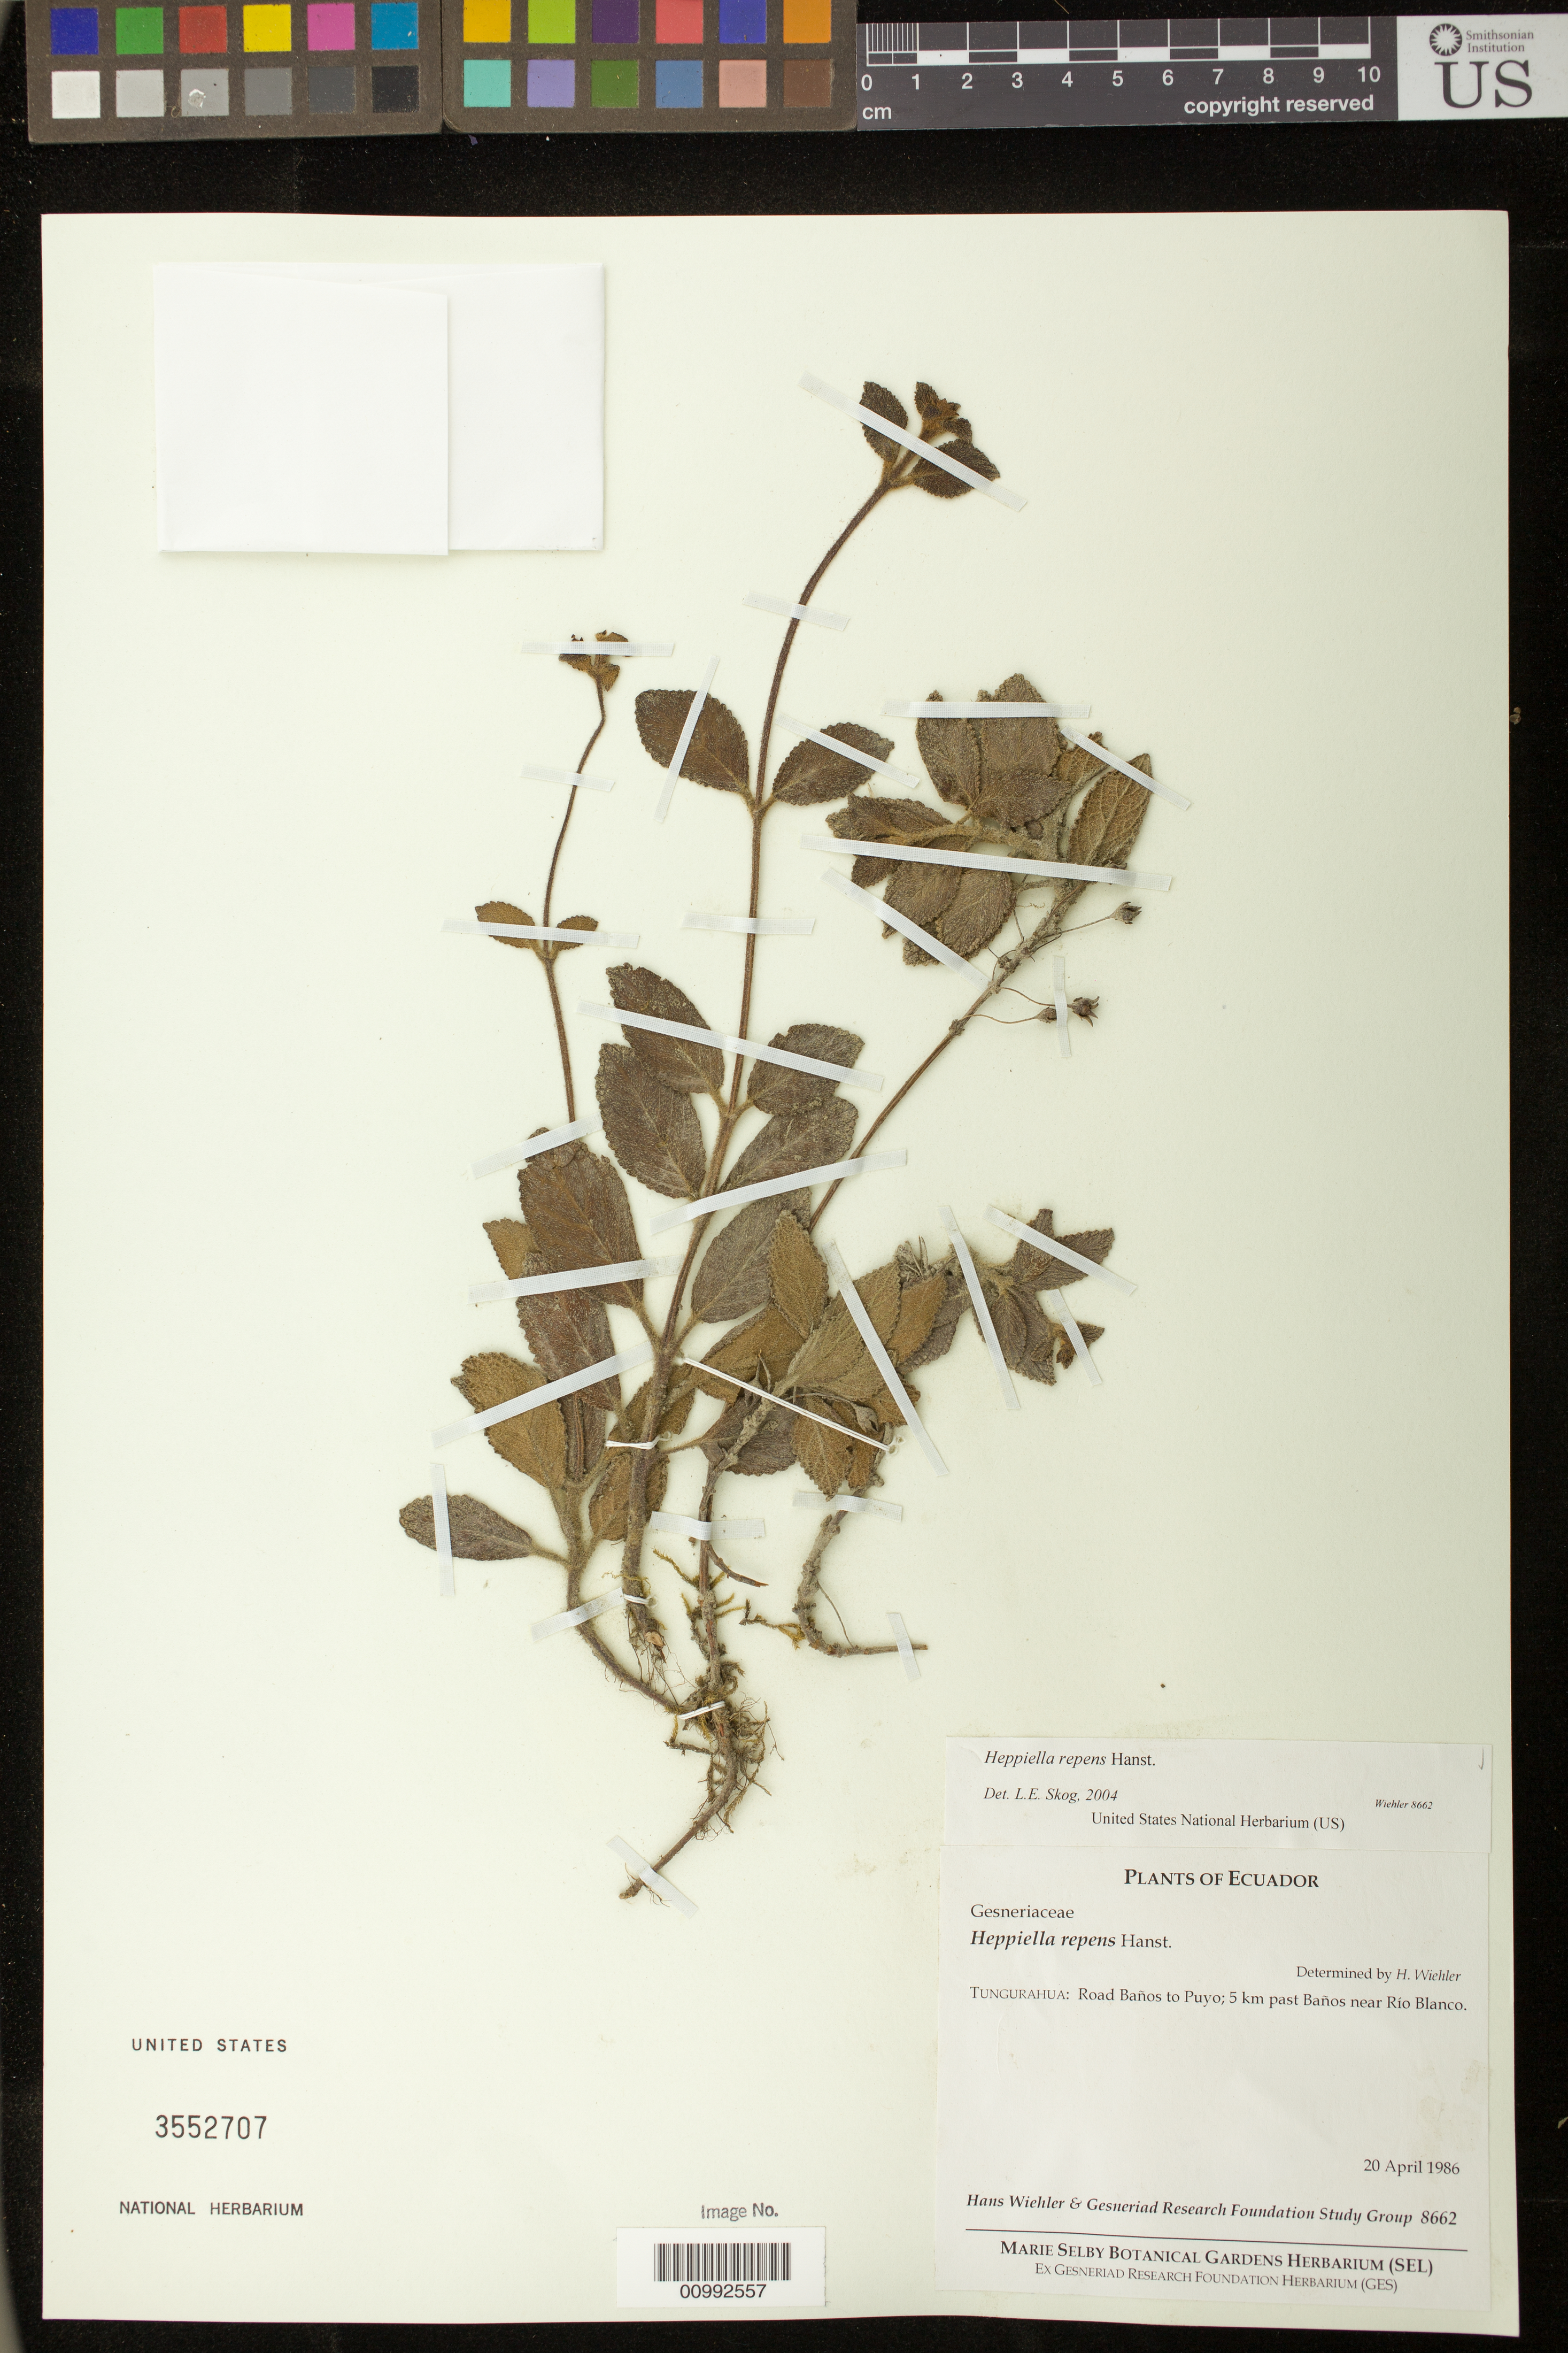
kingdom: Plantae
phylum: Tracheophyta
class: Magnoliopsida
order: Lamiales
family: Gesneriaceae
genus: Heppiella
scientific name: Heppiella repens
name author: Hanst.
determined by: Skog, Laurence E.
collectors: H. J. Wiehler & GRF Study Group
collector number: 8662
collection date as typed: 20 Apr 1986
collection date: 1986-04-20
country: Ecuador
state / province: Tungurahua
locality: Tungurahua: road Baños to Puyo; 5 km past Baños near Rio Blanco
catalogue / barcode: US 3552707